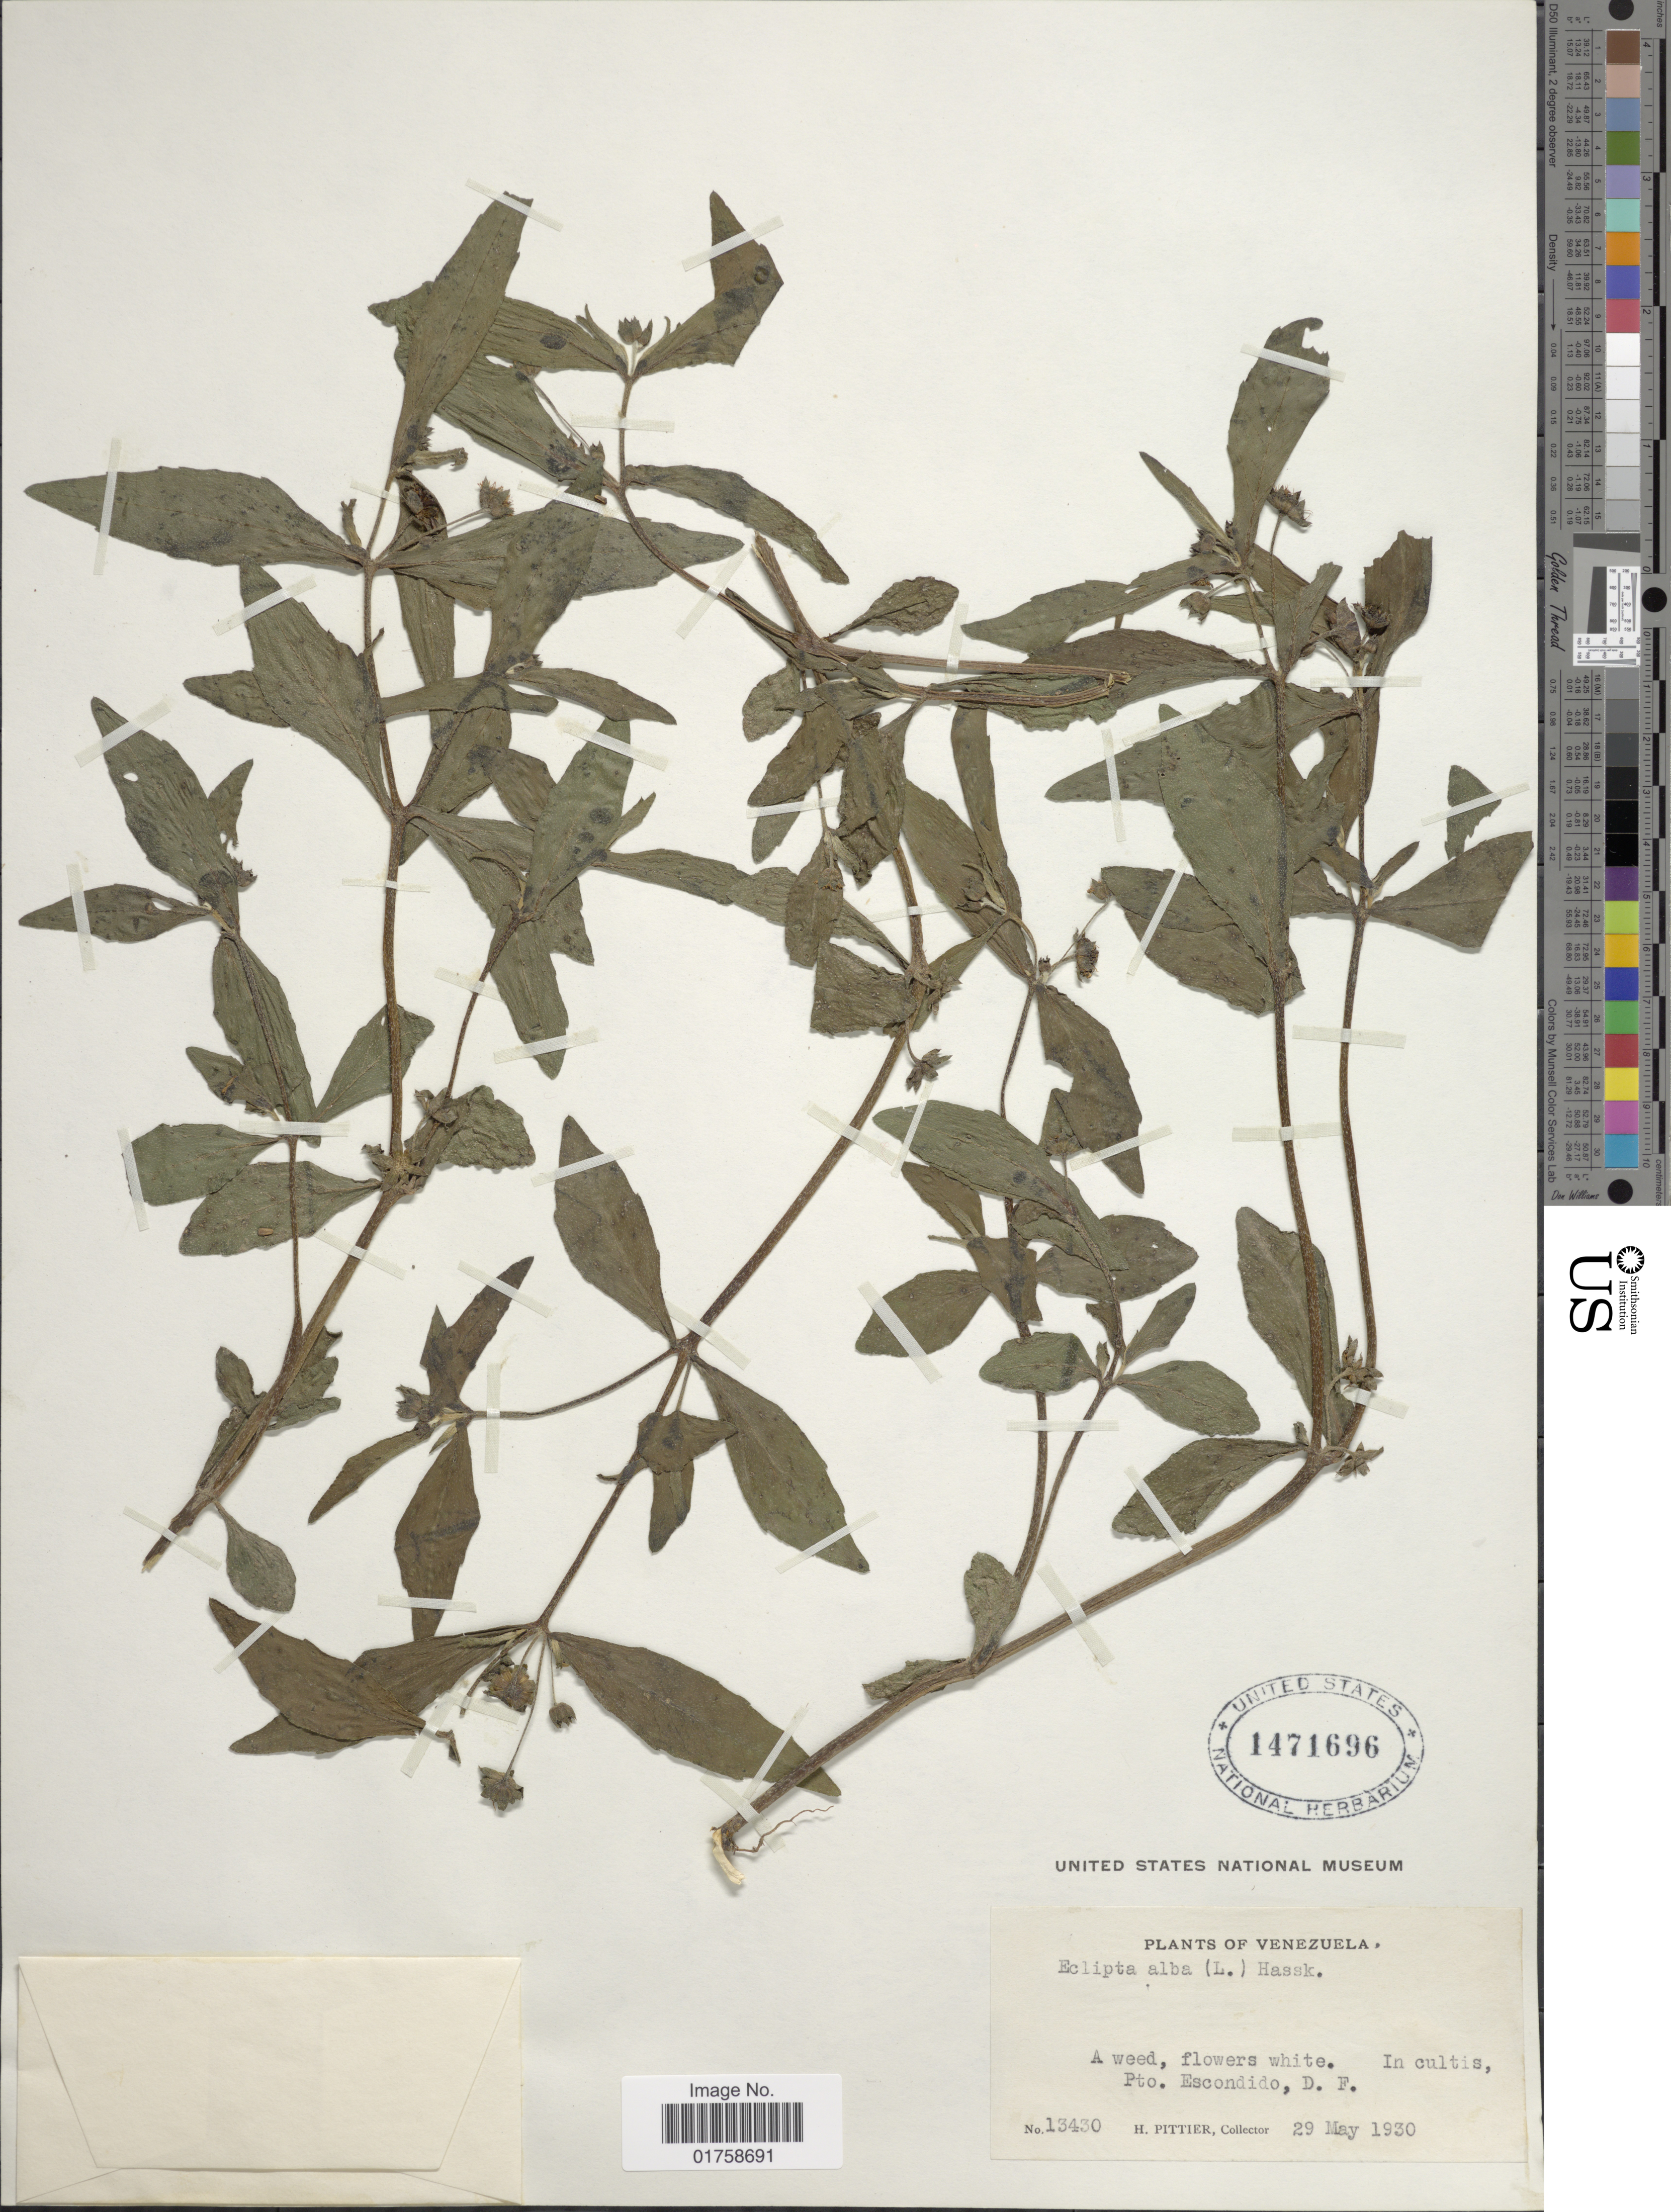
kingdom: Plantae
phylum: Tracheophyta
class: Magnoliopsida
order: Asterales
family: Asteraceae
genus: Eclipta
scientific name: Eclipta alba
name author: (L.) Hassk.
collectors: H. F. Pittier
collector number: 13430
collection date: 1930-05-29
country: Venezuela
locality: Venezuela. Pto. Escondido, D. F.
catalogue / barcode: US 1471696